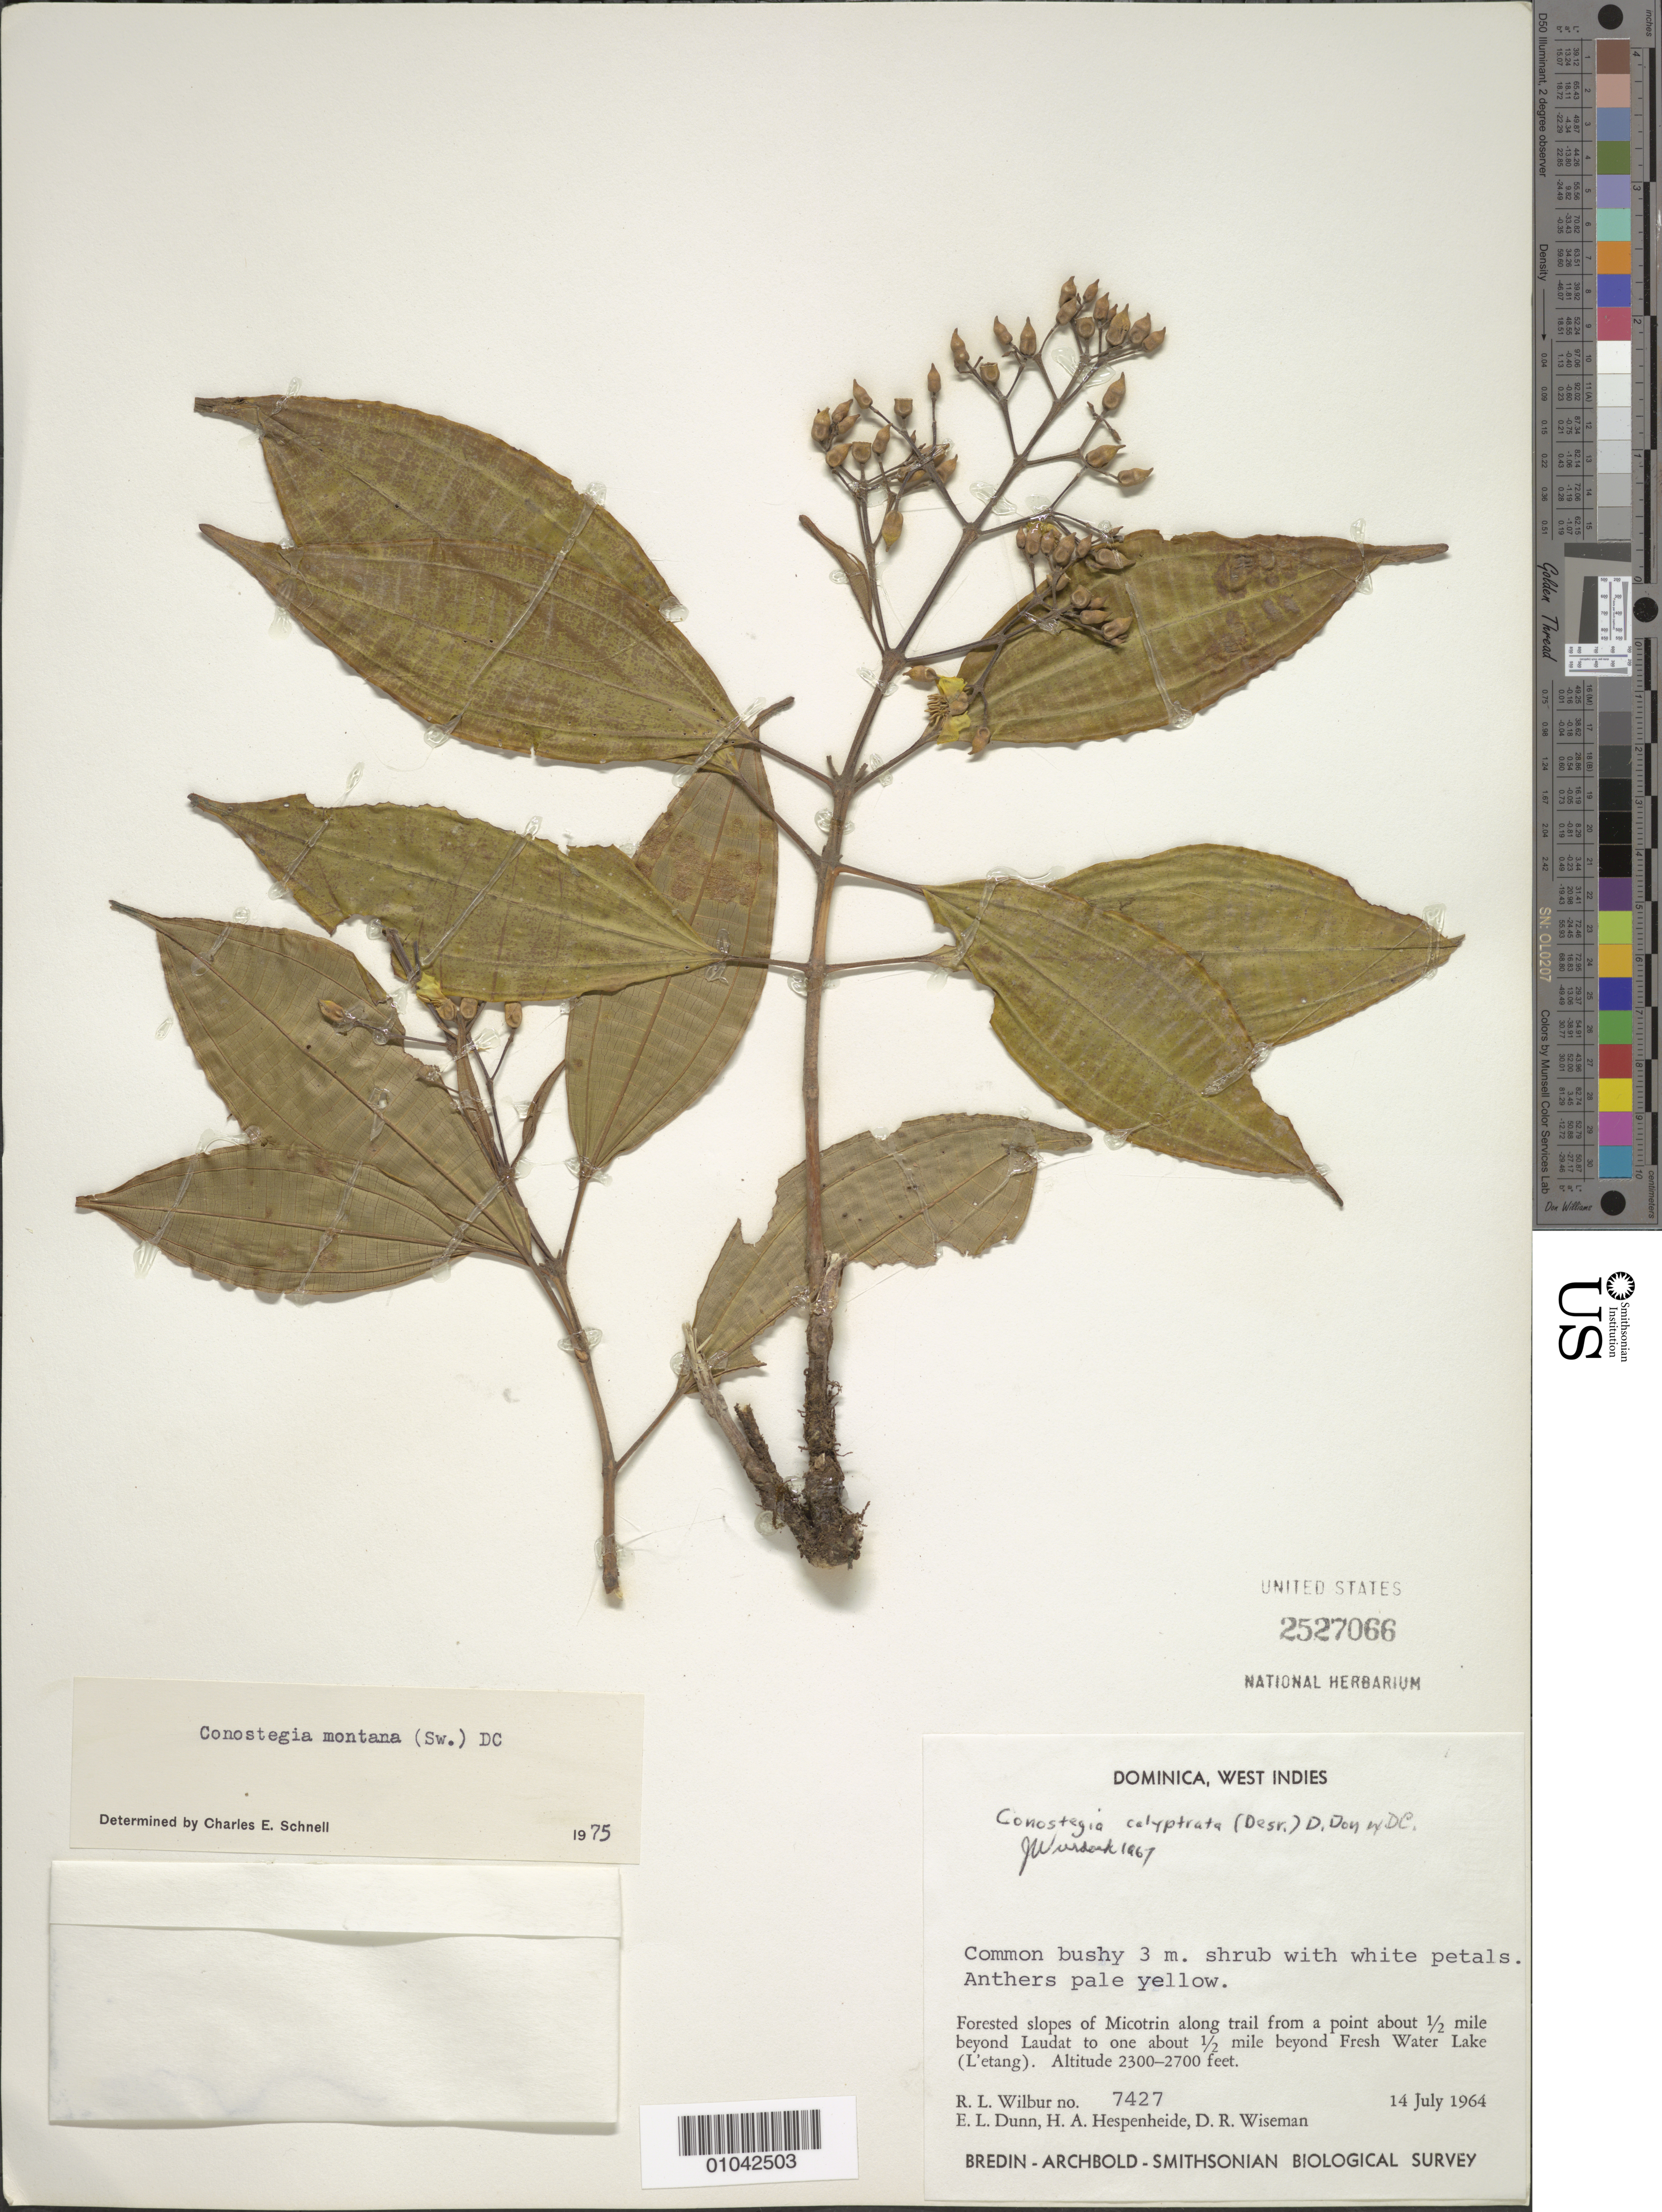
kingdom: Plantae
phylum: Tracheophyta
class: Magnoliopsida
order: Myrtales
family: Melastomataceae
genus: Conostegia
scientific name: Conostegia montana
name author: (Sw.) D. Don ex DC.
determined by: Schnell, C. E.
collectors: R. L. Wilbur, E. Dunn, H. A. Hespenheide & D. R. Wiseman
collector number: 7427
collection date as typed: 14 Jul 1964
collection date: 1964-07-14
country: Dominica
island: Dominica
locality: Micotrin, along trail from a point about 0.5 mile beyond Laudat to one about 0.5 mile beyond Fresh Water Lake (L'etang)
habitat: Forested slopes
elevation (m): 701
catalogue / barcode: US 2527066